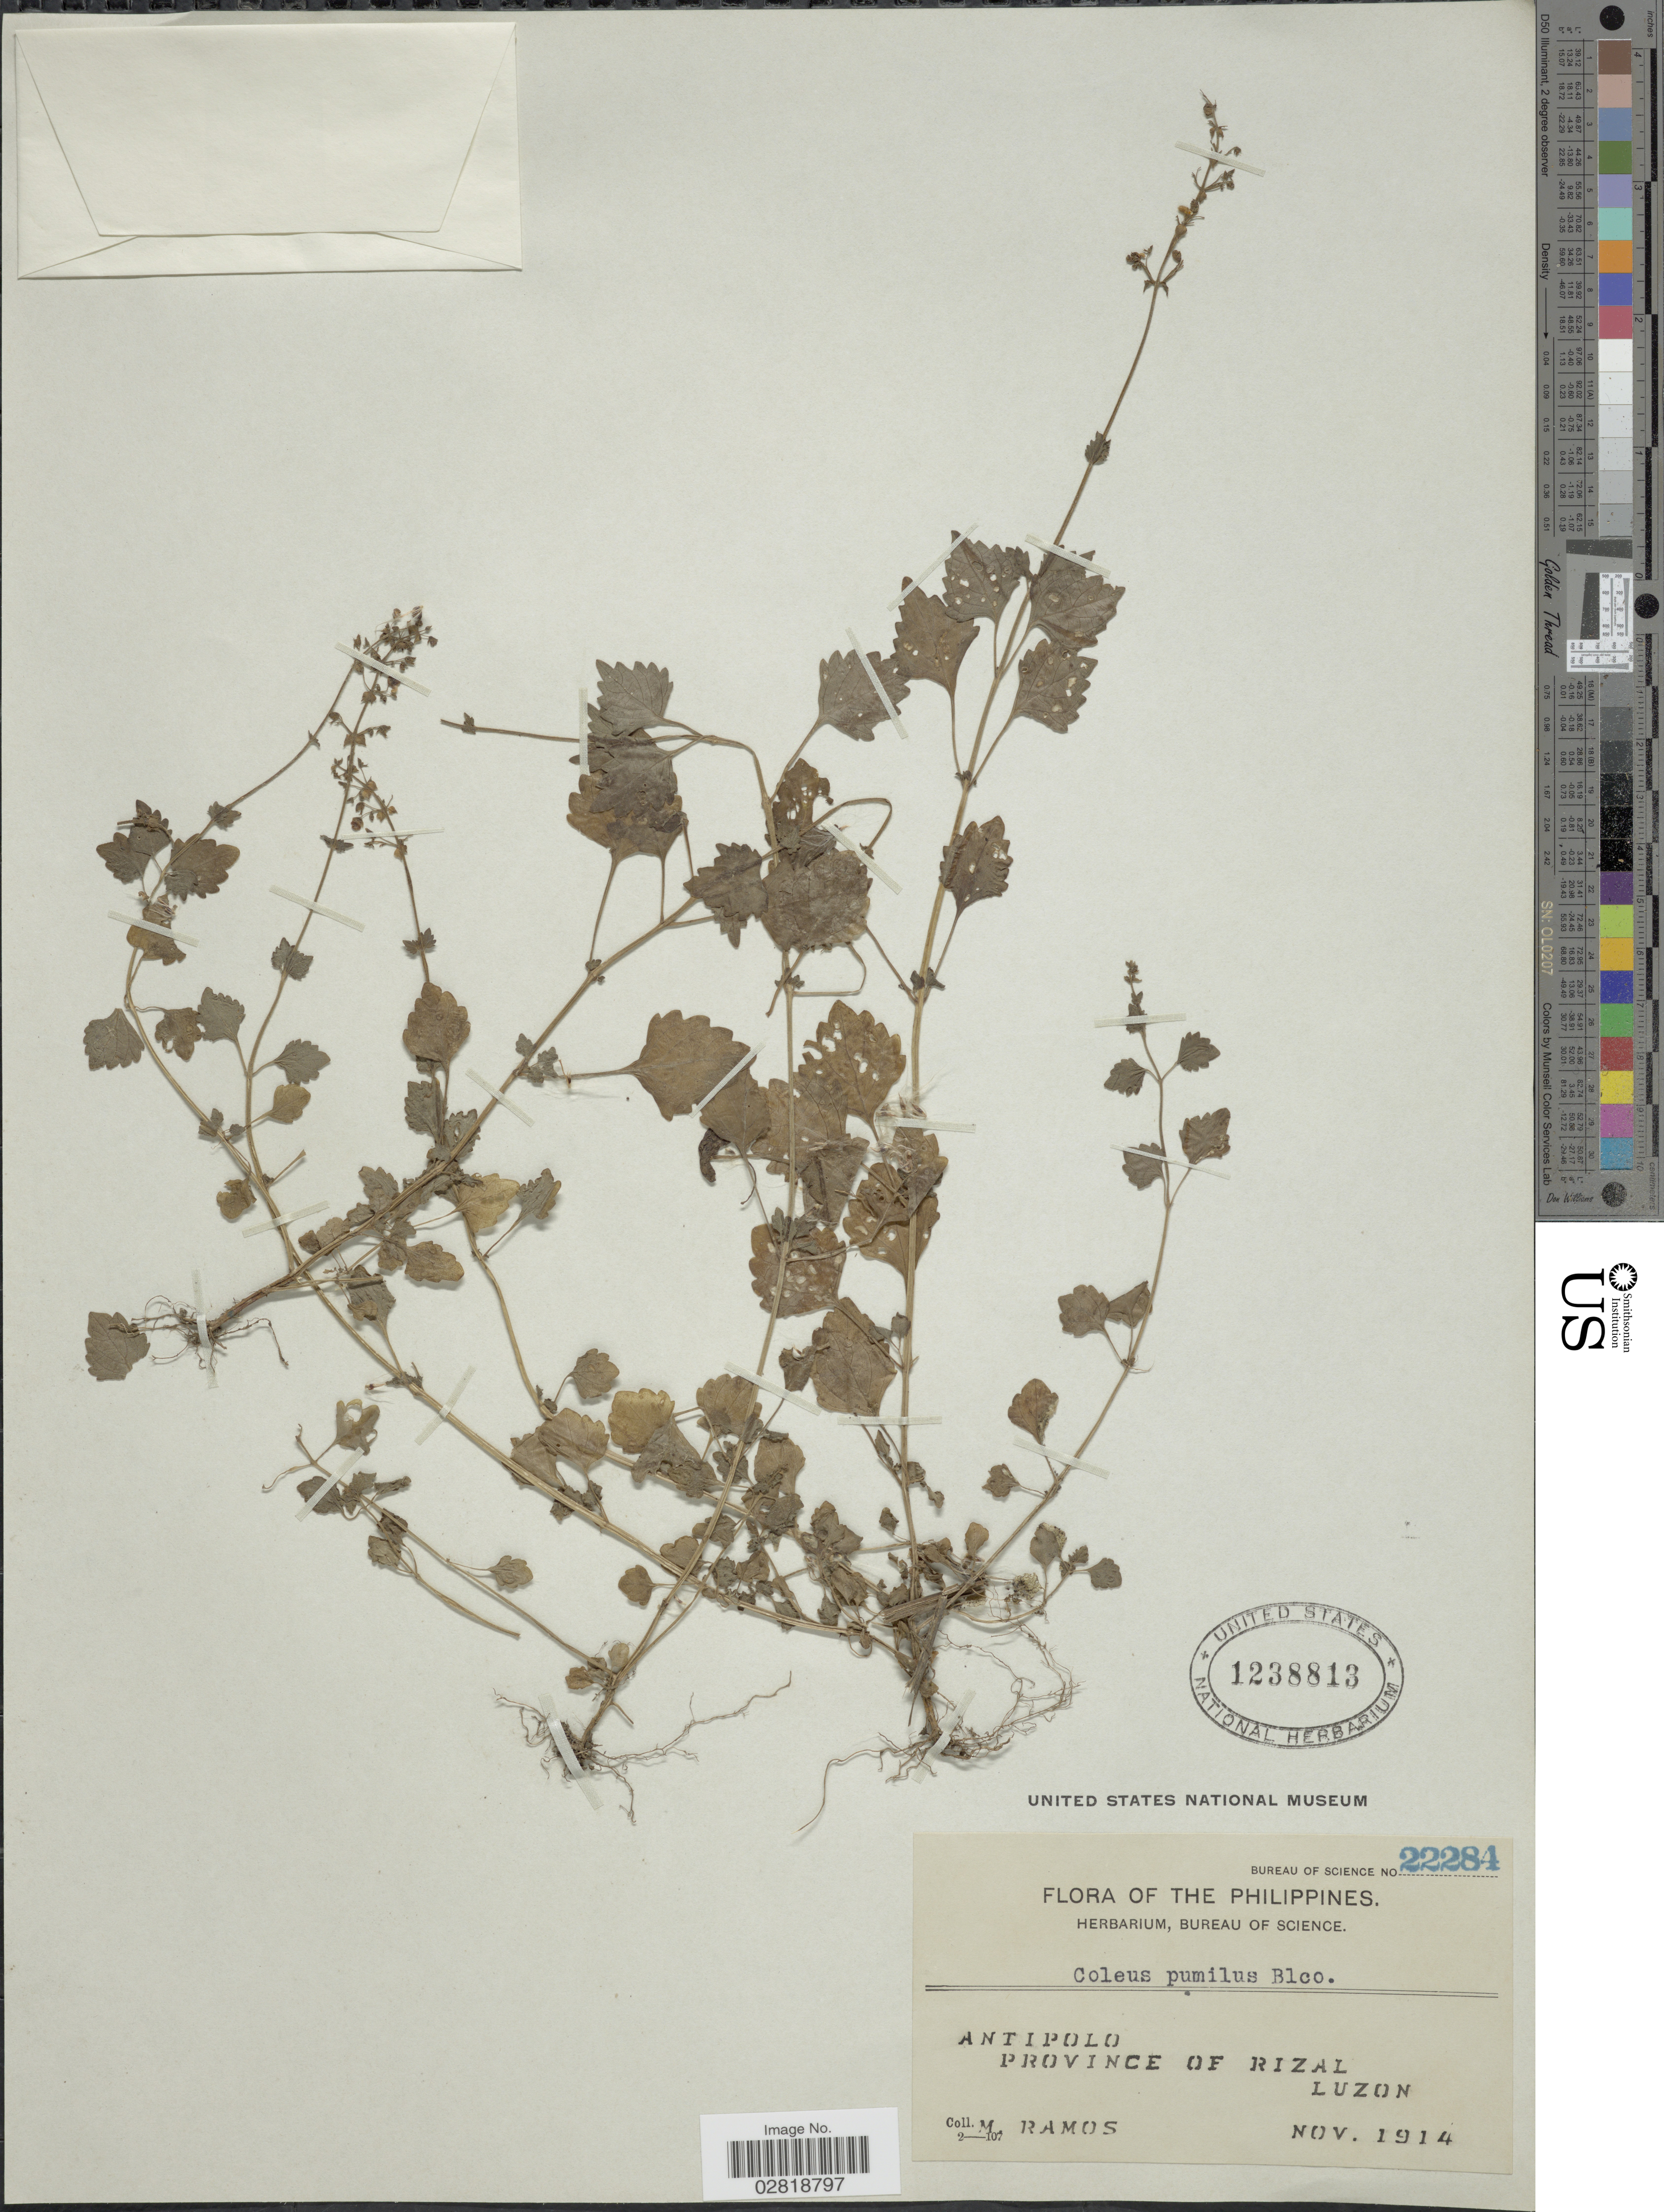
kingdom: Plantae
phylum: Tracheophyta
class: Magnoliopsida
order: Lamiales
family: Lamiaceae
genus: Plectranthus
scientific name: Plectranthus scutellarioides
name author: (L.) R. Br.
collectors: M. Ramos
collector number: Bureau of Science 22284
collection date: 1914-11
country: Philippines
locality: Antipolo. Province of Rizal. Luzon.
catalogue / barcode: US 1238813